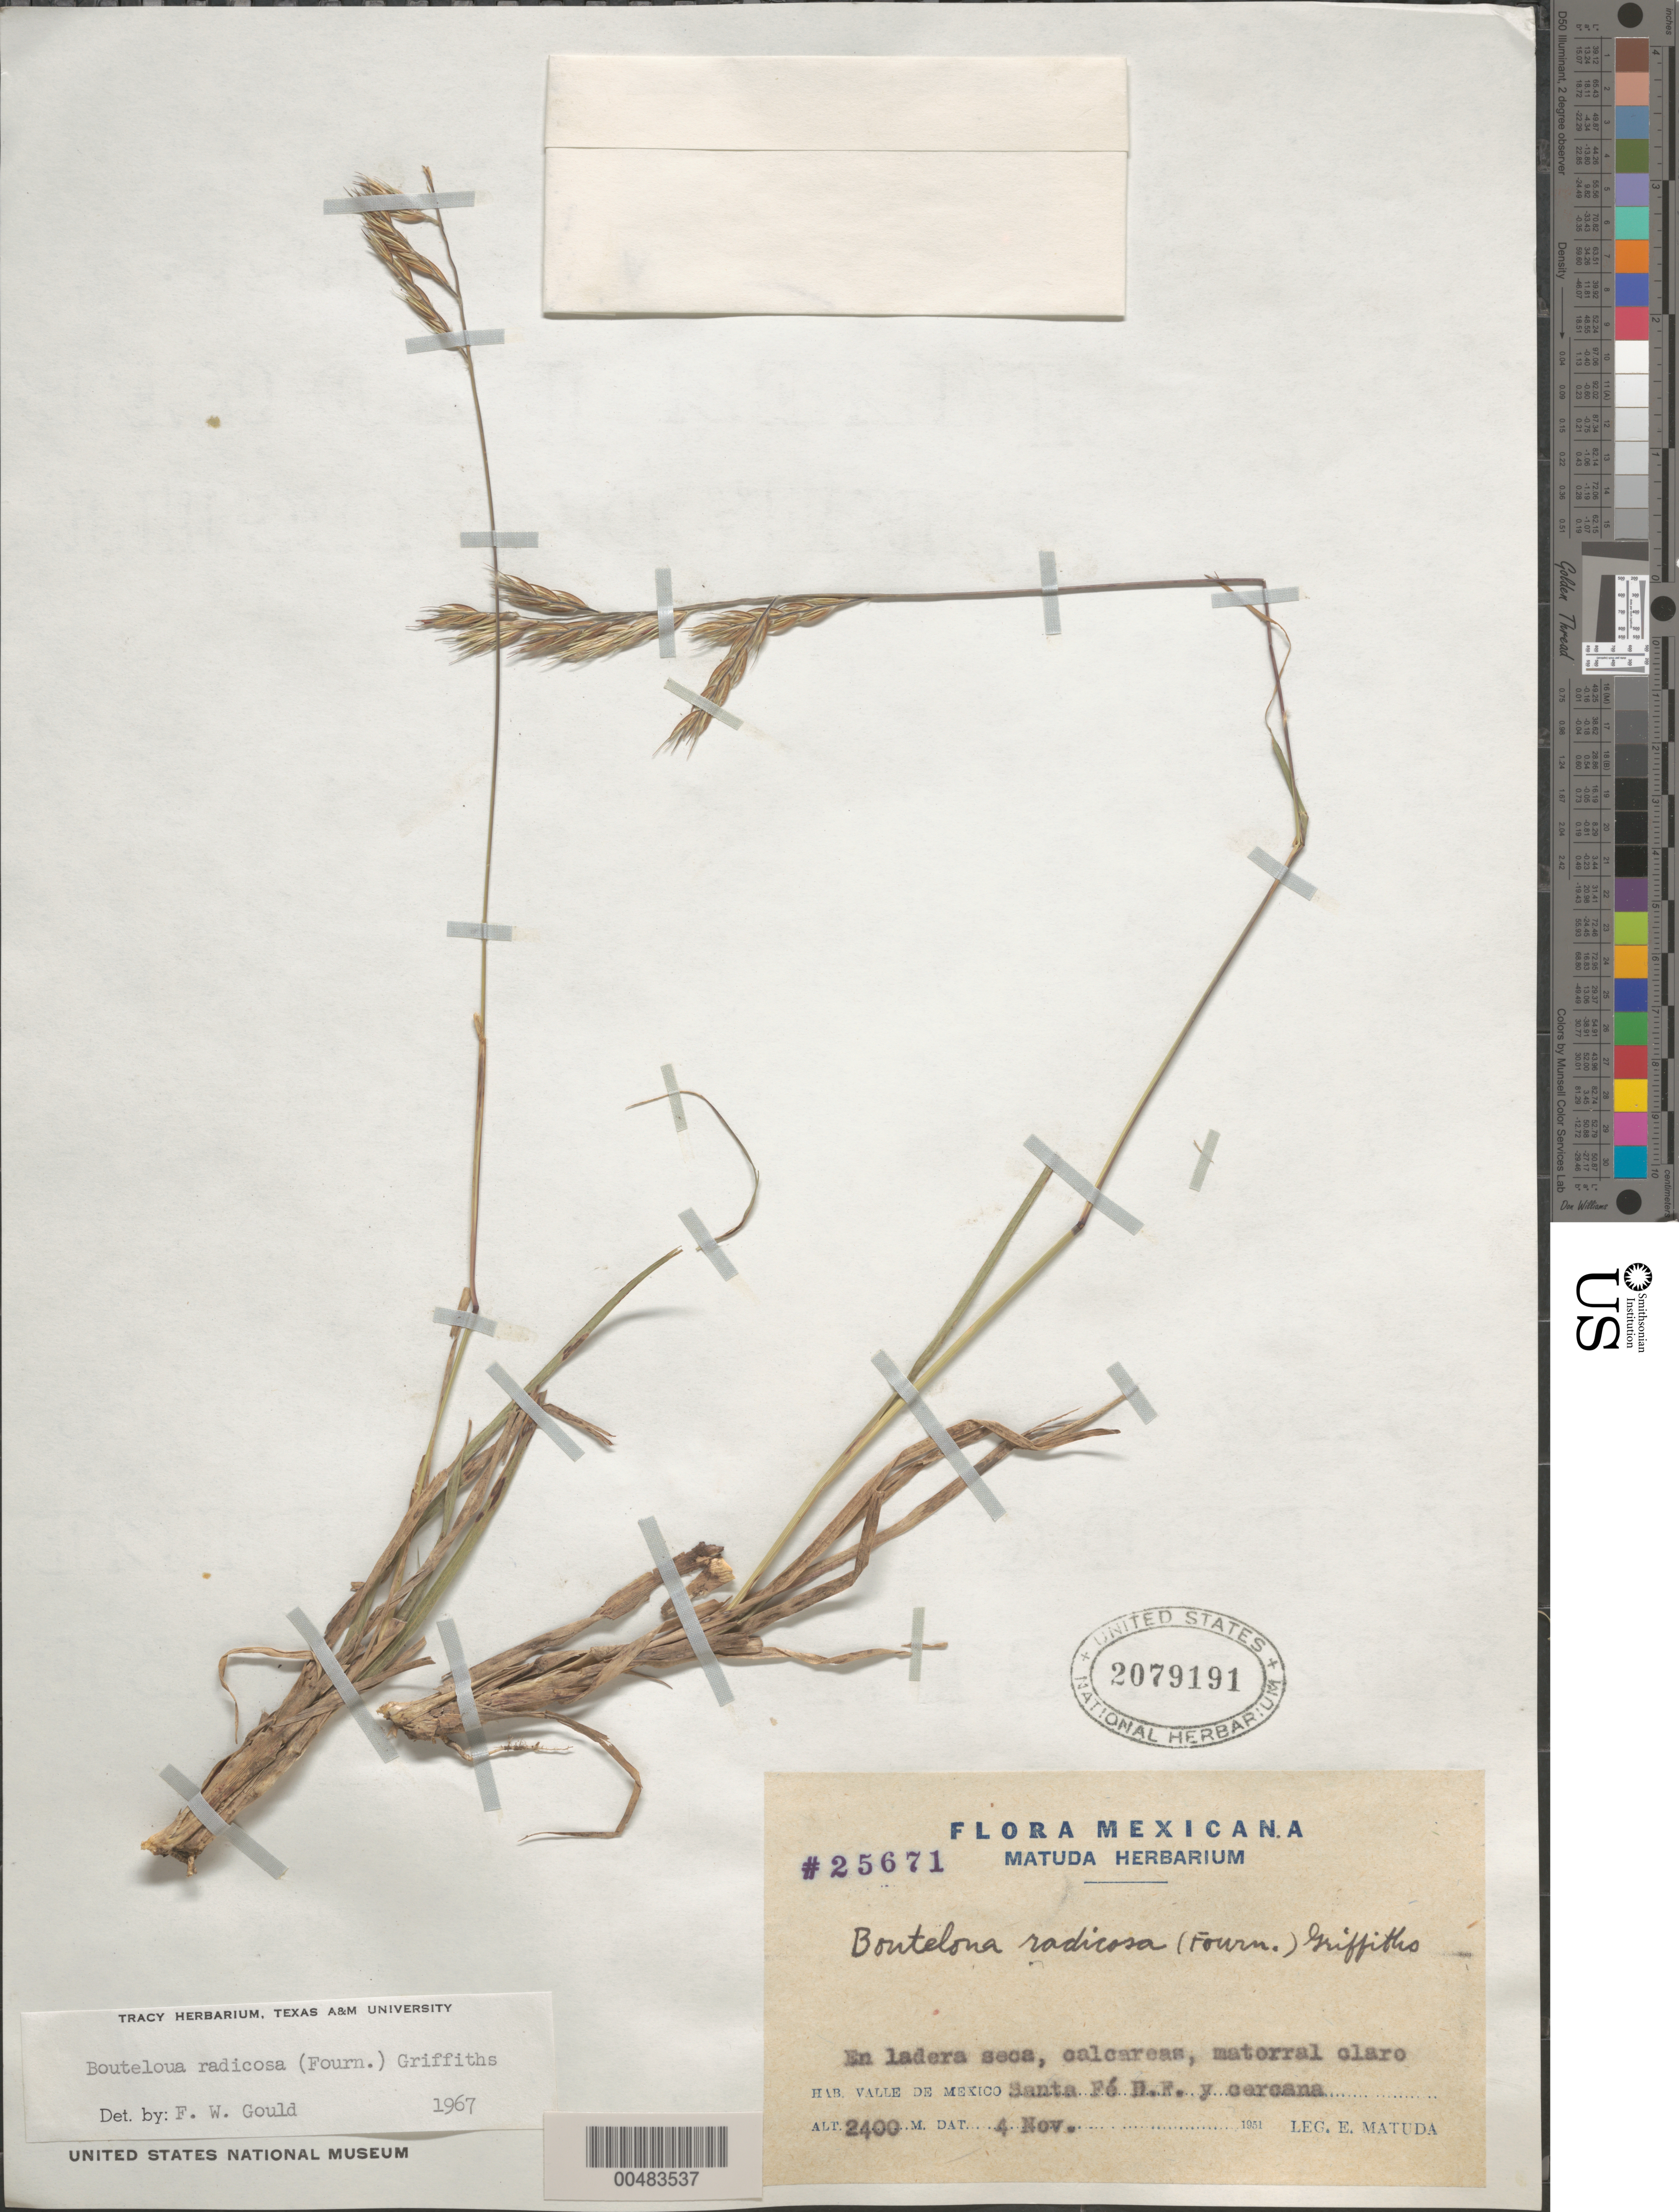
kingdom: Plantae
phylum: Tracheophyta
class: Liliopsida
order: Poales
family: Poaceae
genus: Bouteloua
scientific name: Bouteloua radicosa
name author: (E. Fourn.) Griffiths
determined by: Gould, F. W.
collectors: E. Matuda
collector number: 25671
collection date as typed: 4 Nov 1951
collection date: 1951-11-04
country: Mexico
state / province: Distrito Federal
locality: Valle de Mexico, Santa Fé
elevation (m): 2400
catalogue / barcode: US 2079191